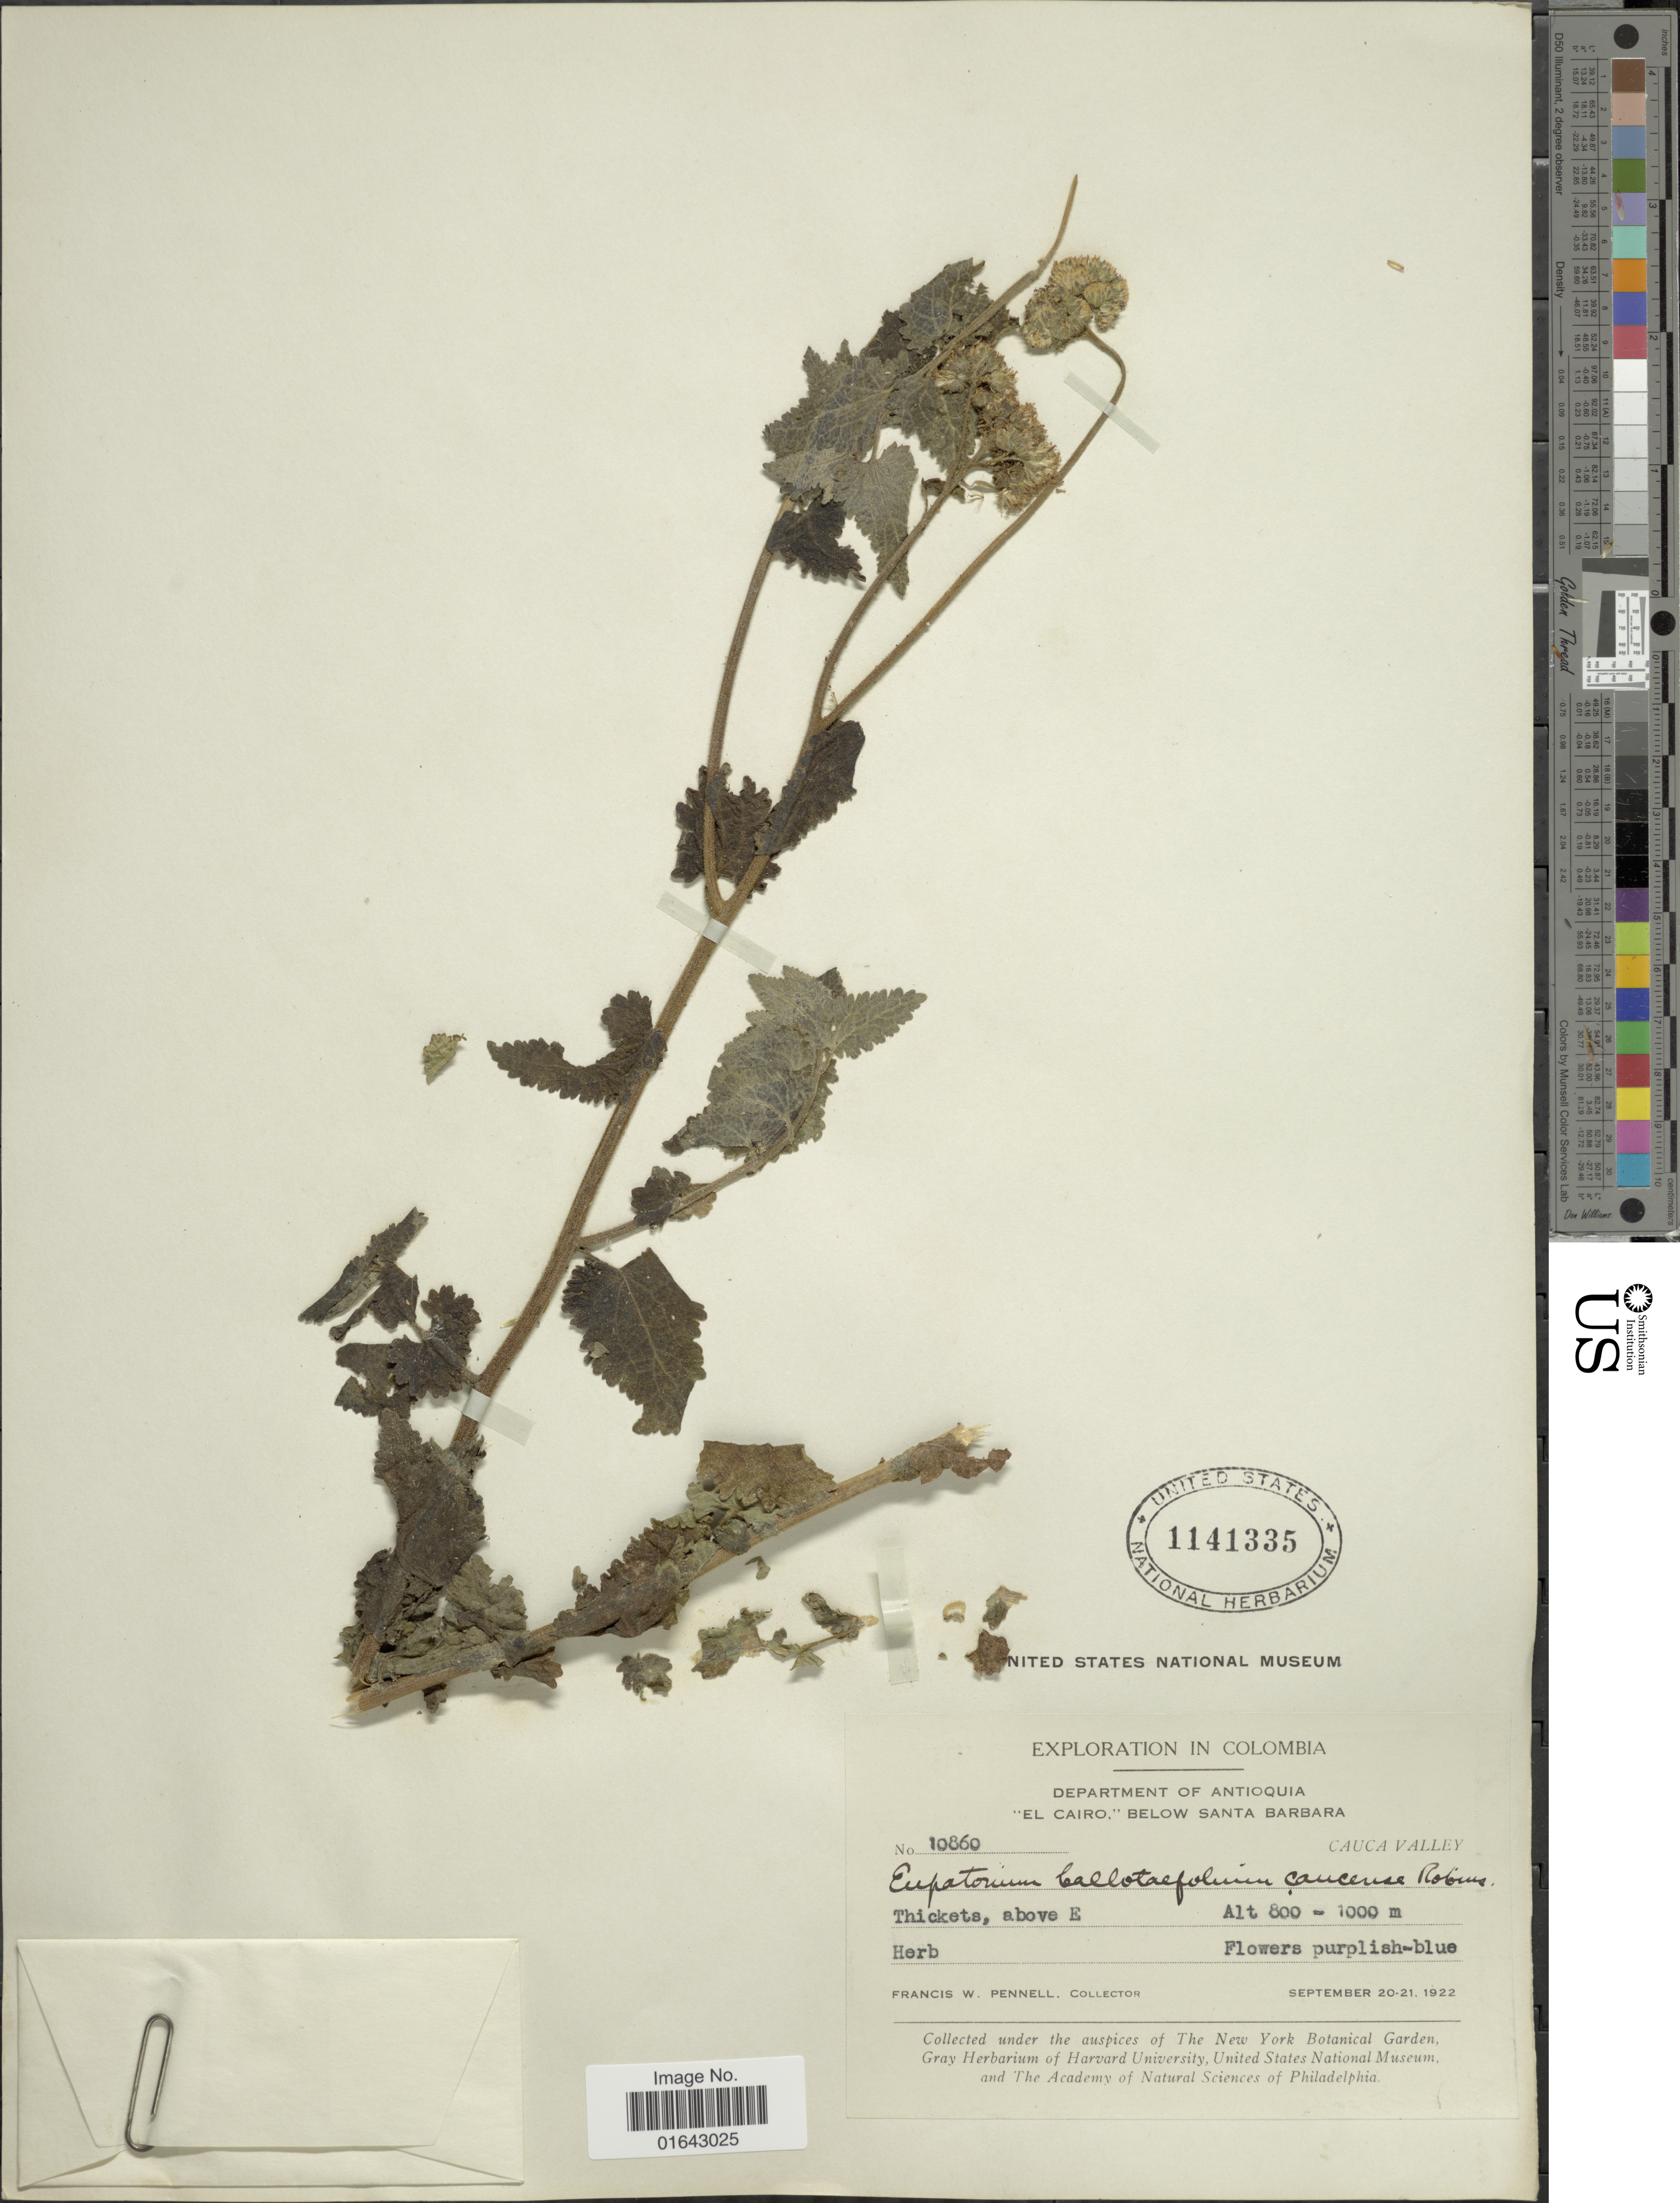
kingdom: Plantae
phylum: Tracheophyta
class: Magnoliopsida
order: Asterales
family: Asteraceae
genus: Conocliniopsis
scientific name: Conocliniopsis prasiifolia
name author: (DC.) R.M. King & H. Rob.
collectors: F. W. Pennell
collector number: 10860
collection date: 1922-09-20/1922-09-21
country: Colombia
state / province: Antioquia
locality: Department of Antioquia. "El Cairo", below Santa Barbara. Cauca Valley. Thickets, above E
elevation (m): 800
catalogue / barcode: US 1141335